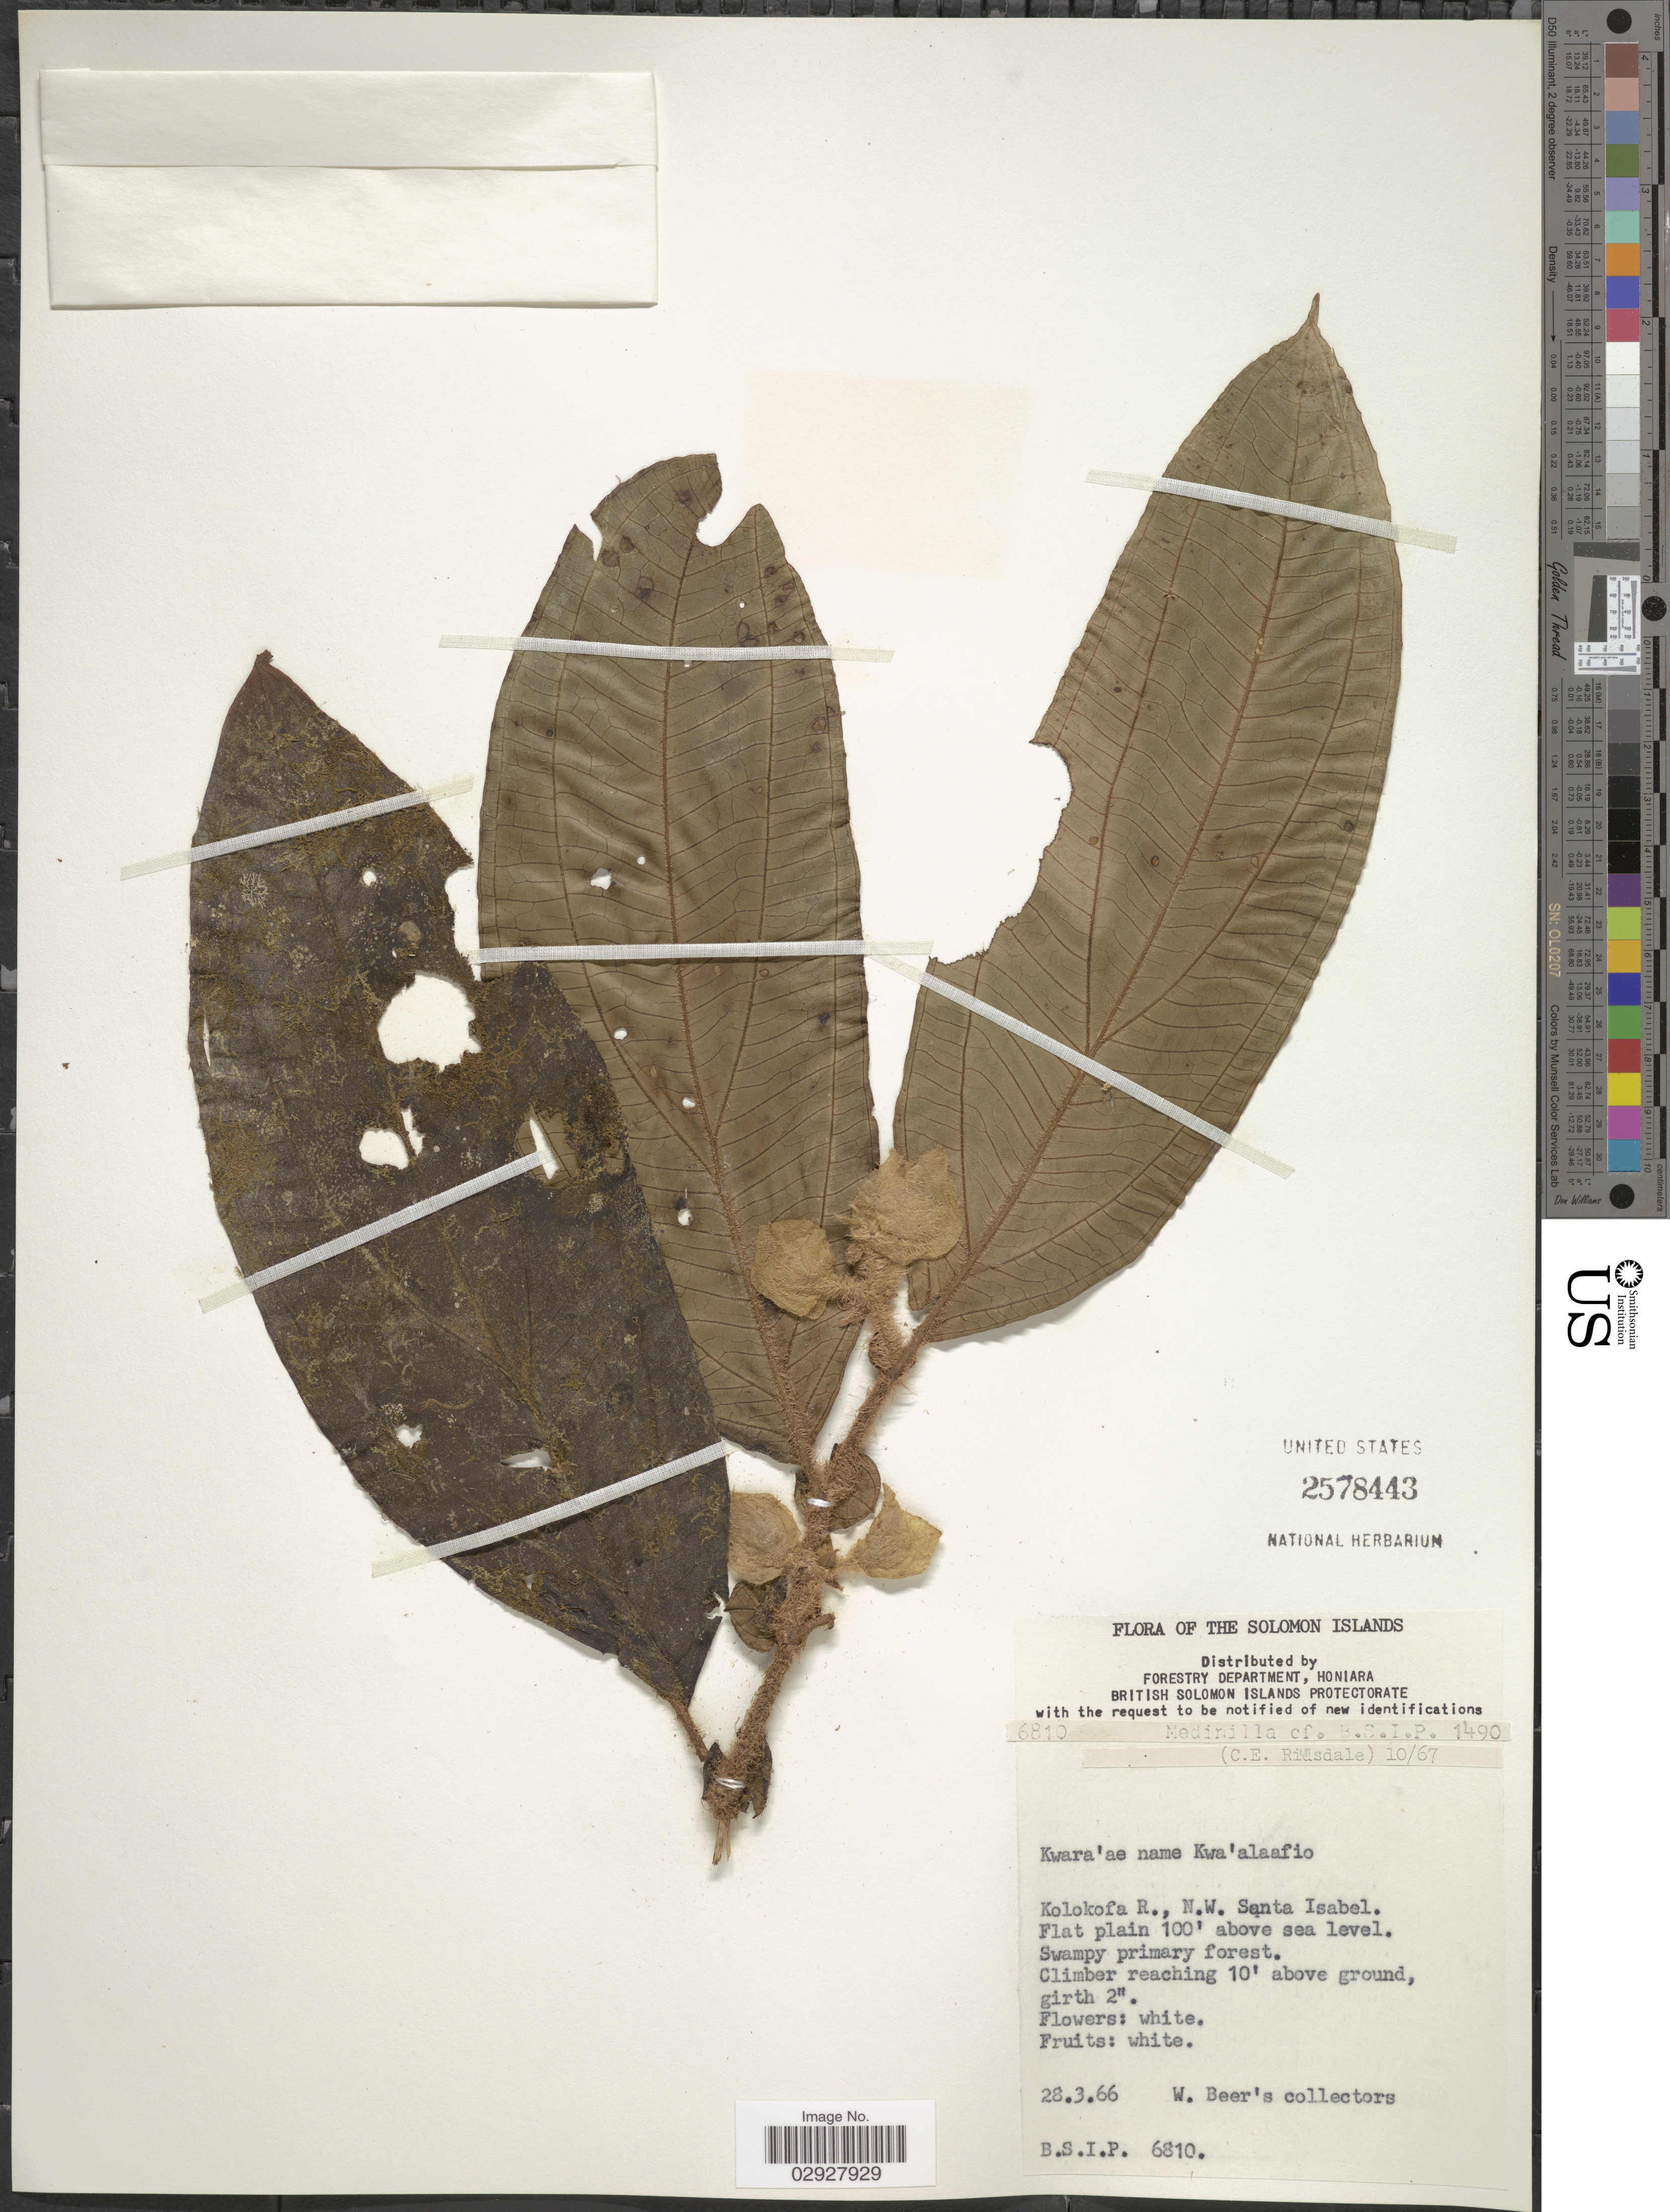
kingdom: Plantae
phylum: Tracheophyta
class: Magnoliopsida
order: Myrtales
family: Melastomataceae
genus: Medinilla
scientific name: Medinilla sp.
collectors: W. Beer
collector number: B.S.I.P. 6810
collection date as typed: Transcribed d/m/y: 28/3/66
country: Solomon Islands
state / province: Solomon Islands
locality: The Solomon Islands, Kolokofa R., N.W. Santa Isabel.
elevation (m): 30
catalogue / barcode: US 2478443